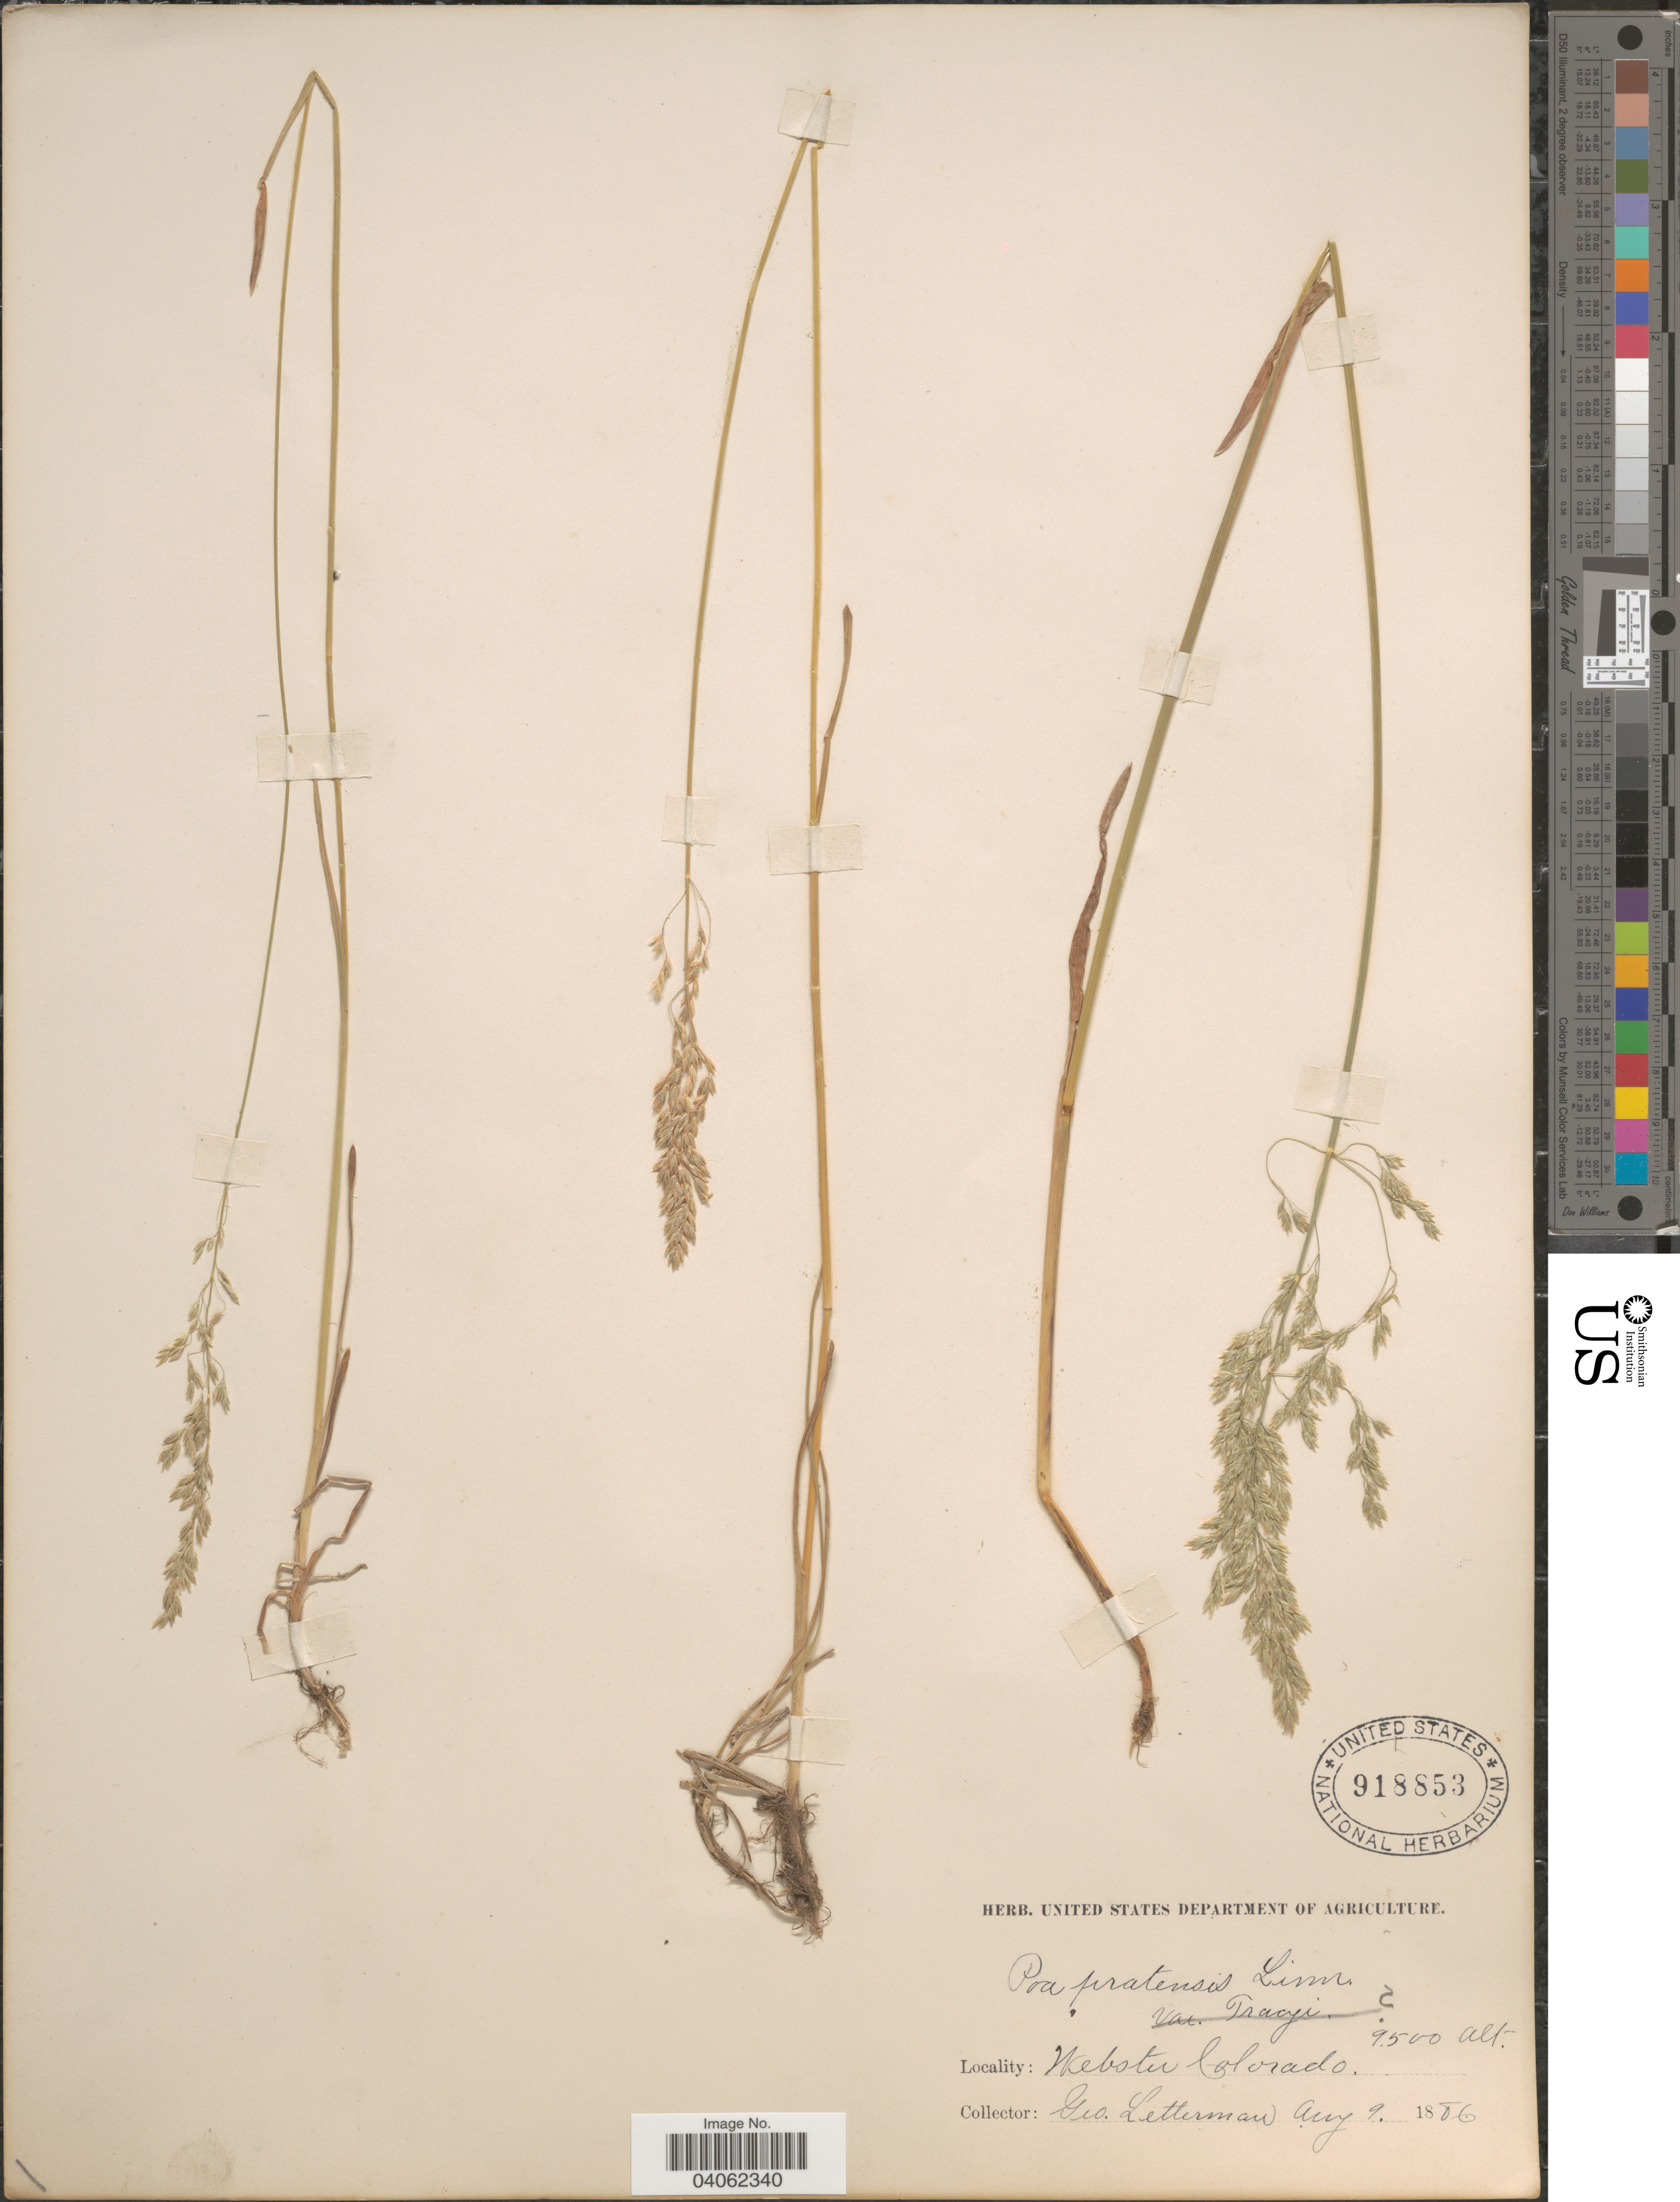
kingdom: Plantae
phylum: Tracheophyta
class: Liliopsida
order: Poales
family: Poaceae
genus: Poa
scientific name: Poa pratensis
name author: L.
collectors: G. W. Letterman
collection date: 1886-08-09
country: United States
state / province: Colorado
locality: Webster.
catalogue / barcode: US 918853